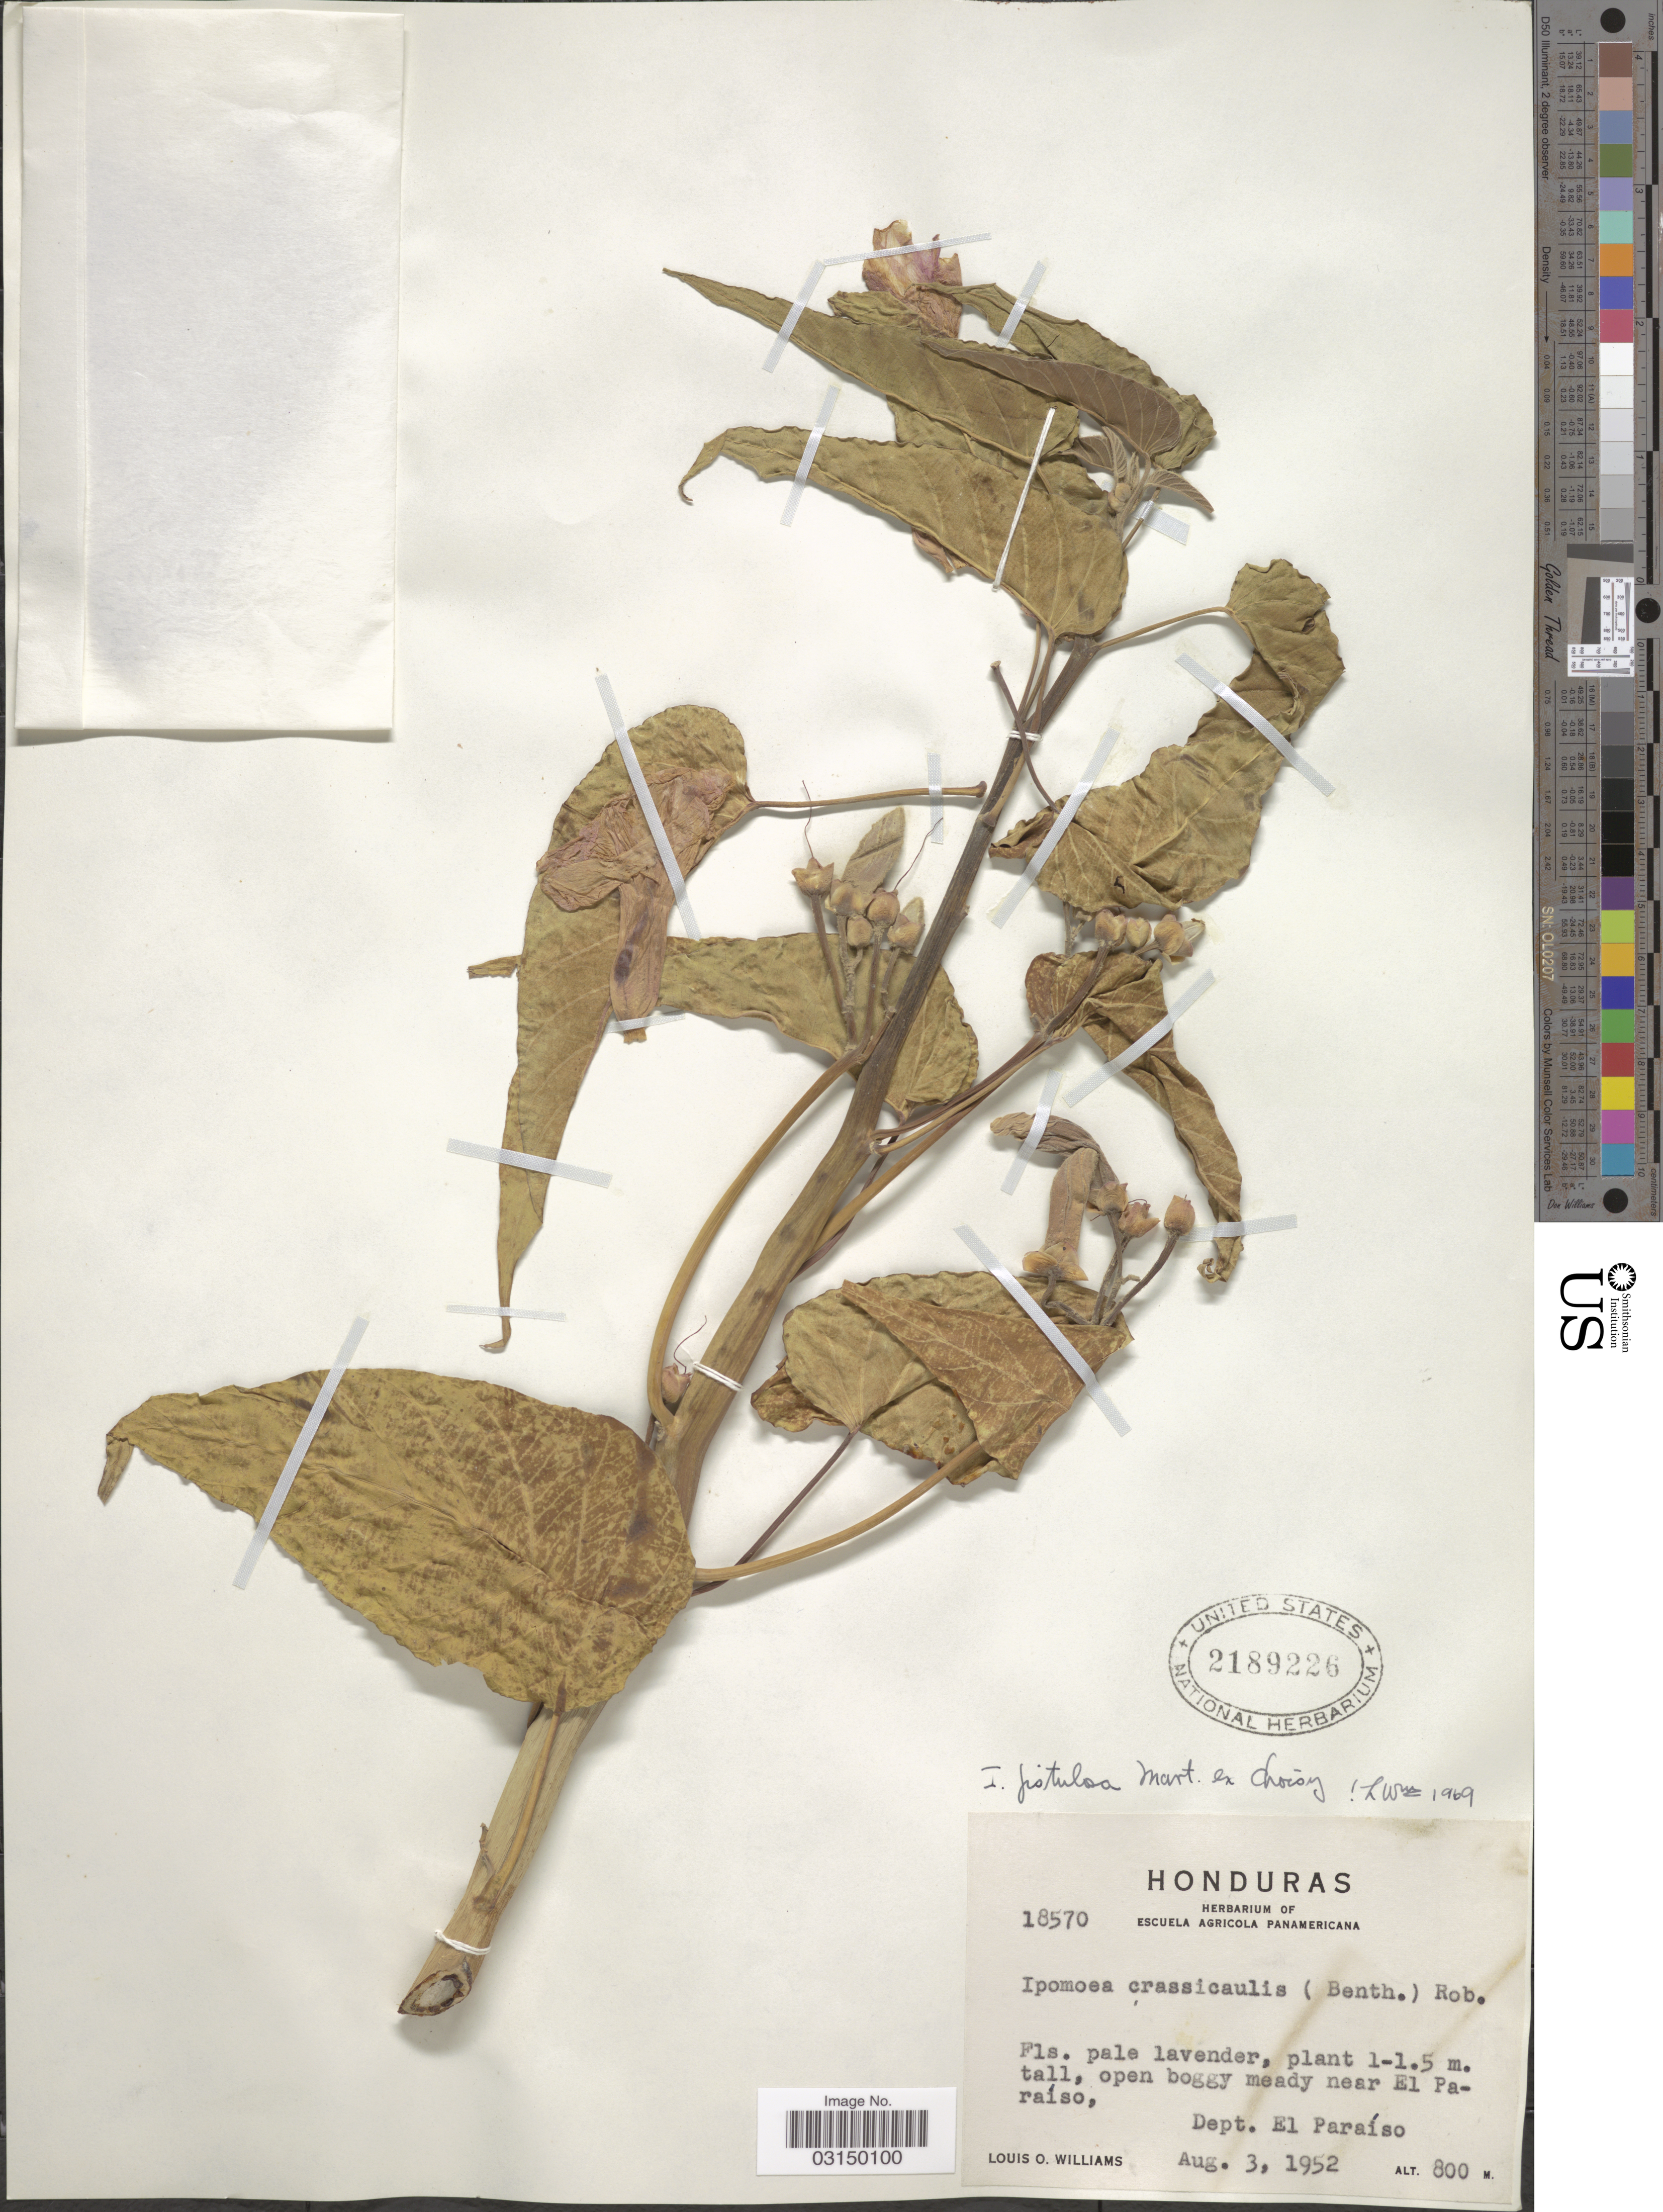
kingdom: Plantae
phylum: Tracheophyta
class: Magnoliopsida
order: Solanales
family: Convolvulaceae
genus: Ipomoea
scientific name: Ipomoea carnea subsp. fistulosa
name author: (Mart. ex Choisy) D.F. Austin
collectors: L. O. Williams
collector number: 18570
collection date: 1952-08-03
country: Honduras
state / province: El Paraíso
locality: Tall, open boggy meady near El Paraíso, Dept. El Paraíso.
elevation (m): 800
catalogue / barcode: US 2189226